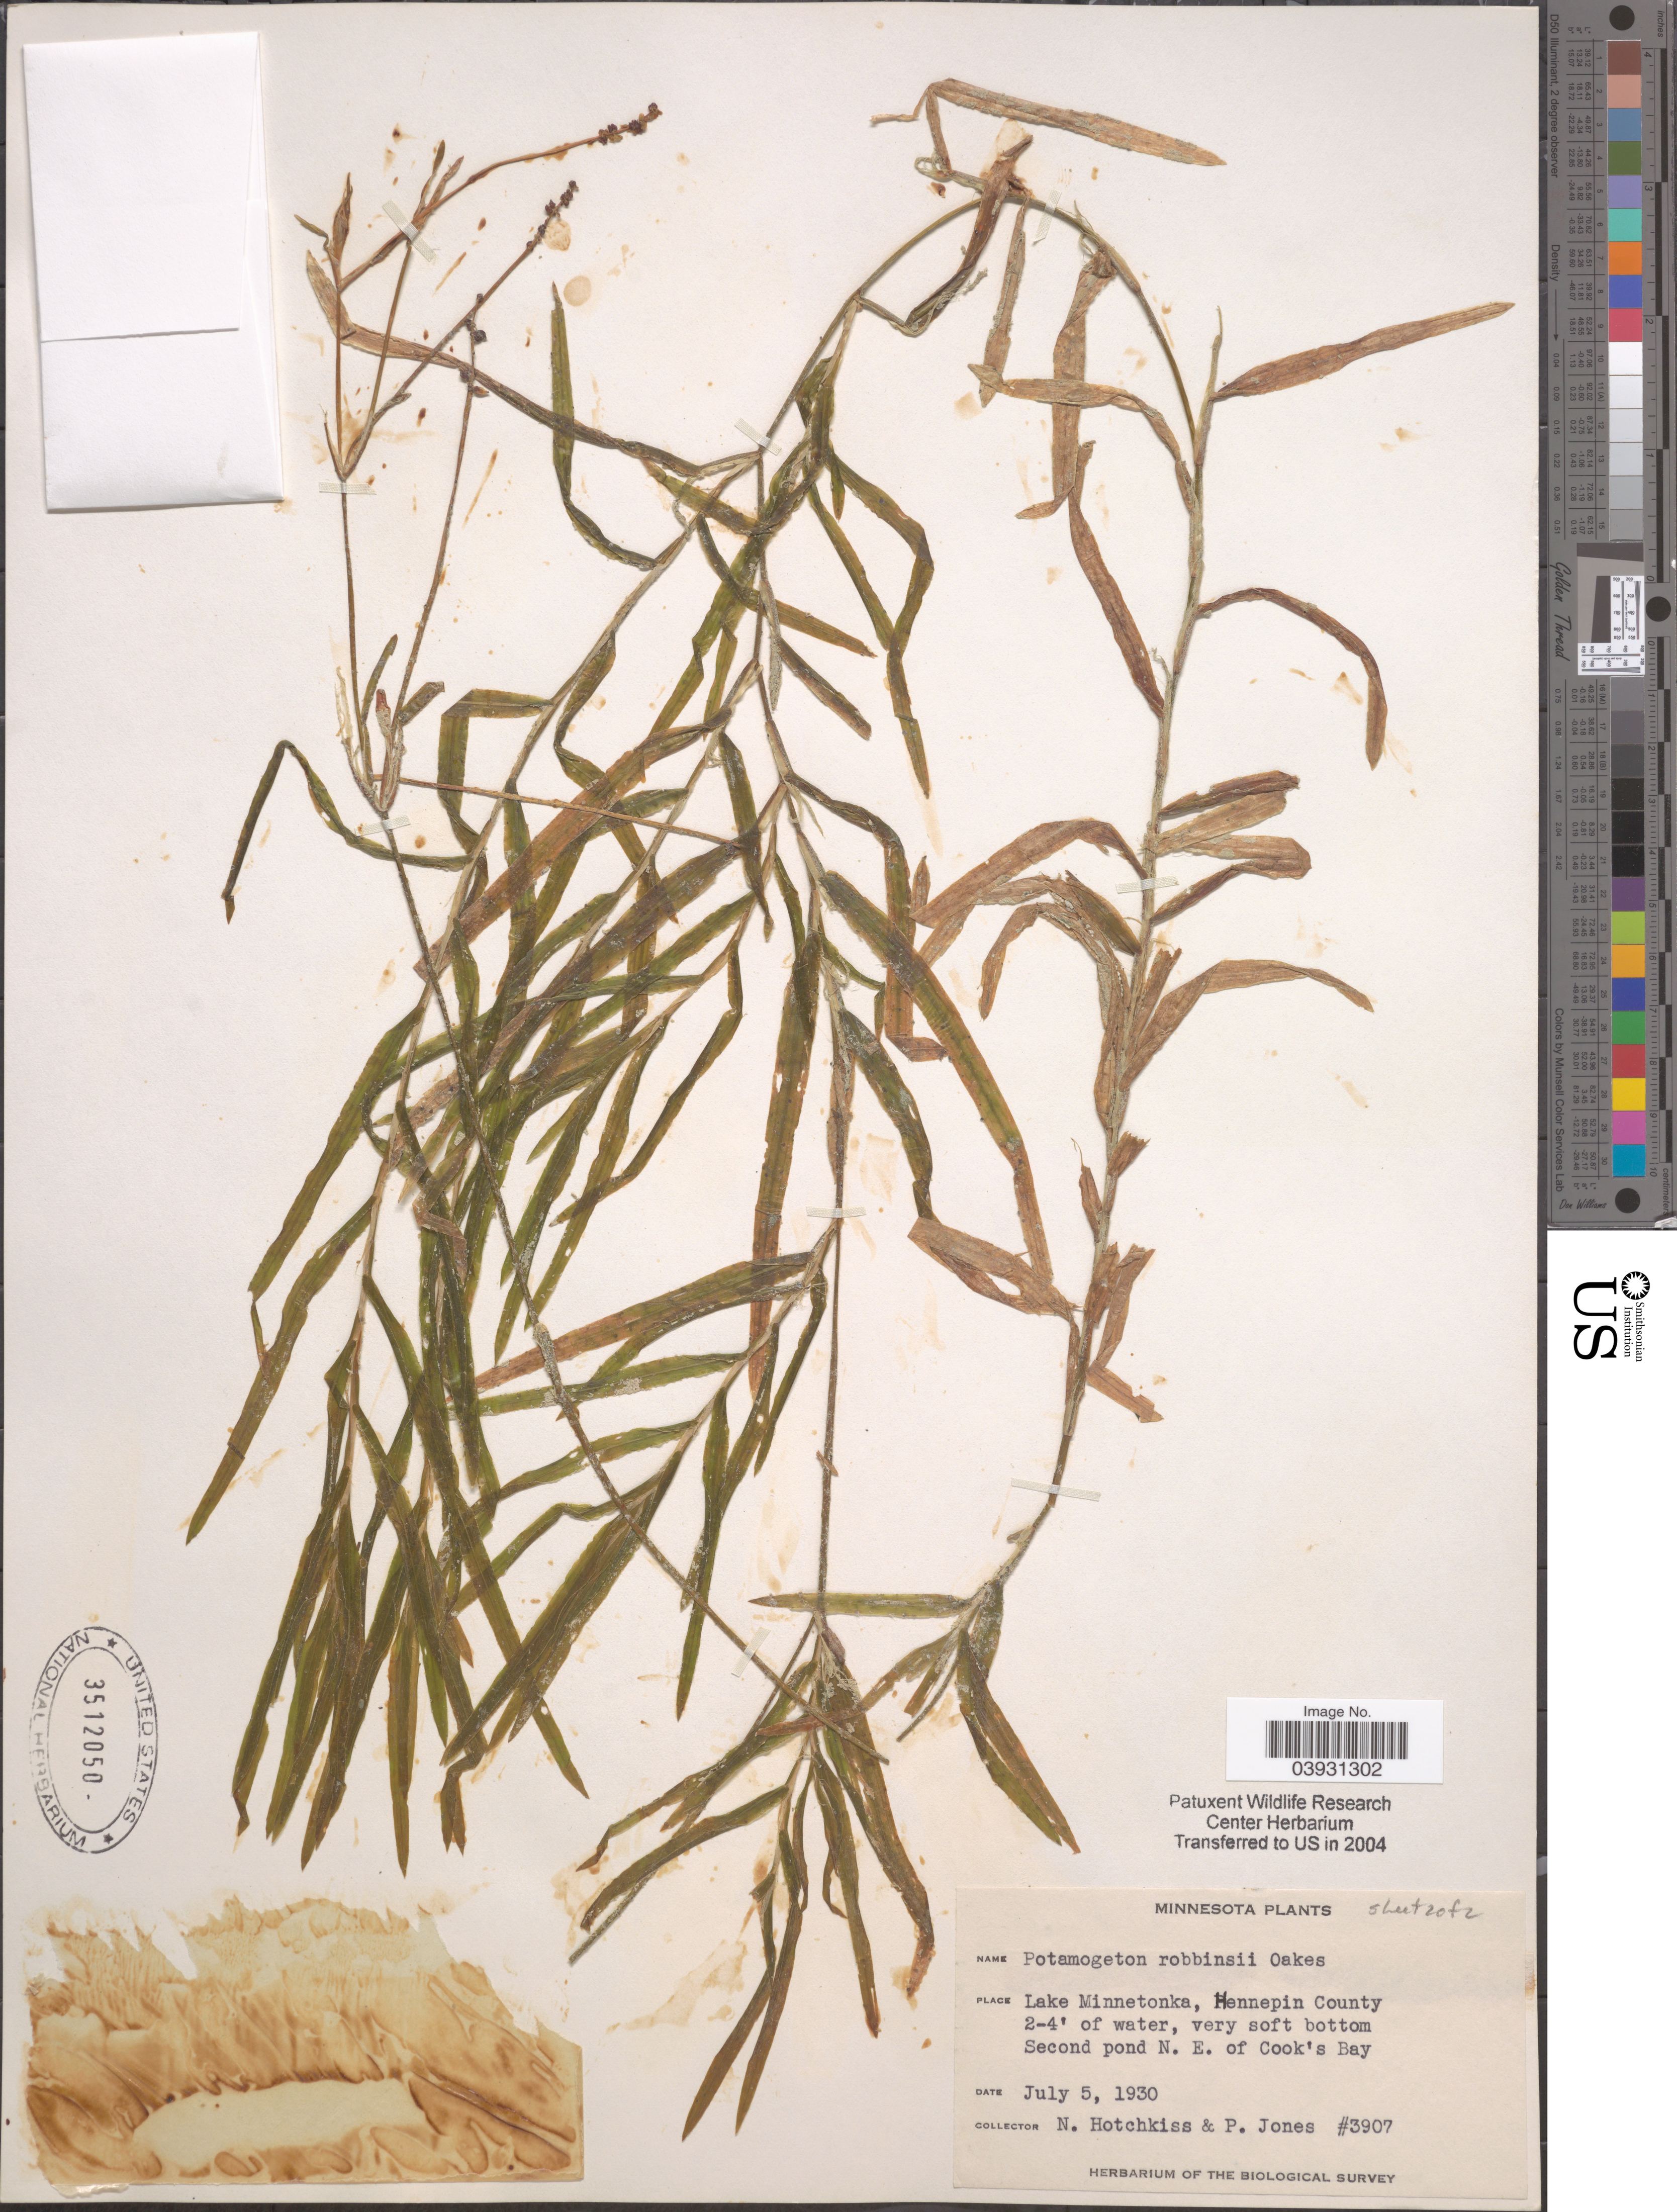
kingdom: Plantae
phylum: Tracheophyta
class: Liliopsida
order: Alismatales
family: Potamogetonaceae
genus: Potamogeton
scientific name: Potamogeton robbinsii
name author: Oakes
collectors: N. Hotchkiss & P. Jones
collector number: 3907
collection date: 1930-07-05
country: United States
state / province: Minnesota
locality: Lake Minnetonka, Hennepin County. Second pond N. E. of Cook's Bay.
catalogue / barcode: US 3512050